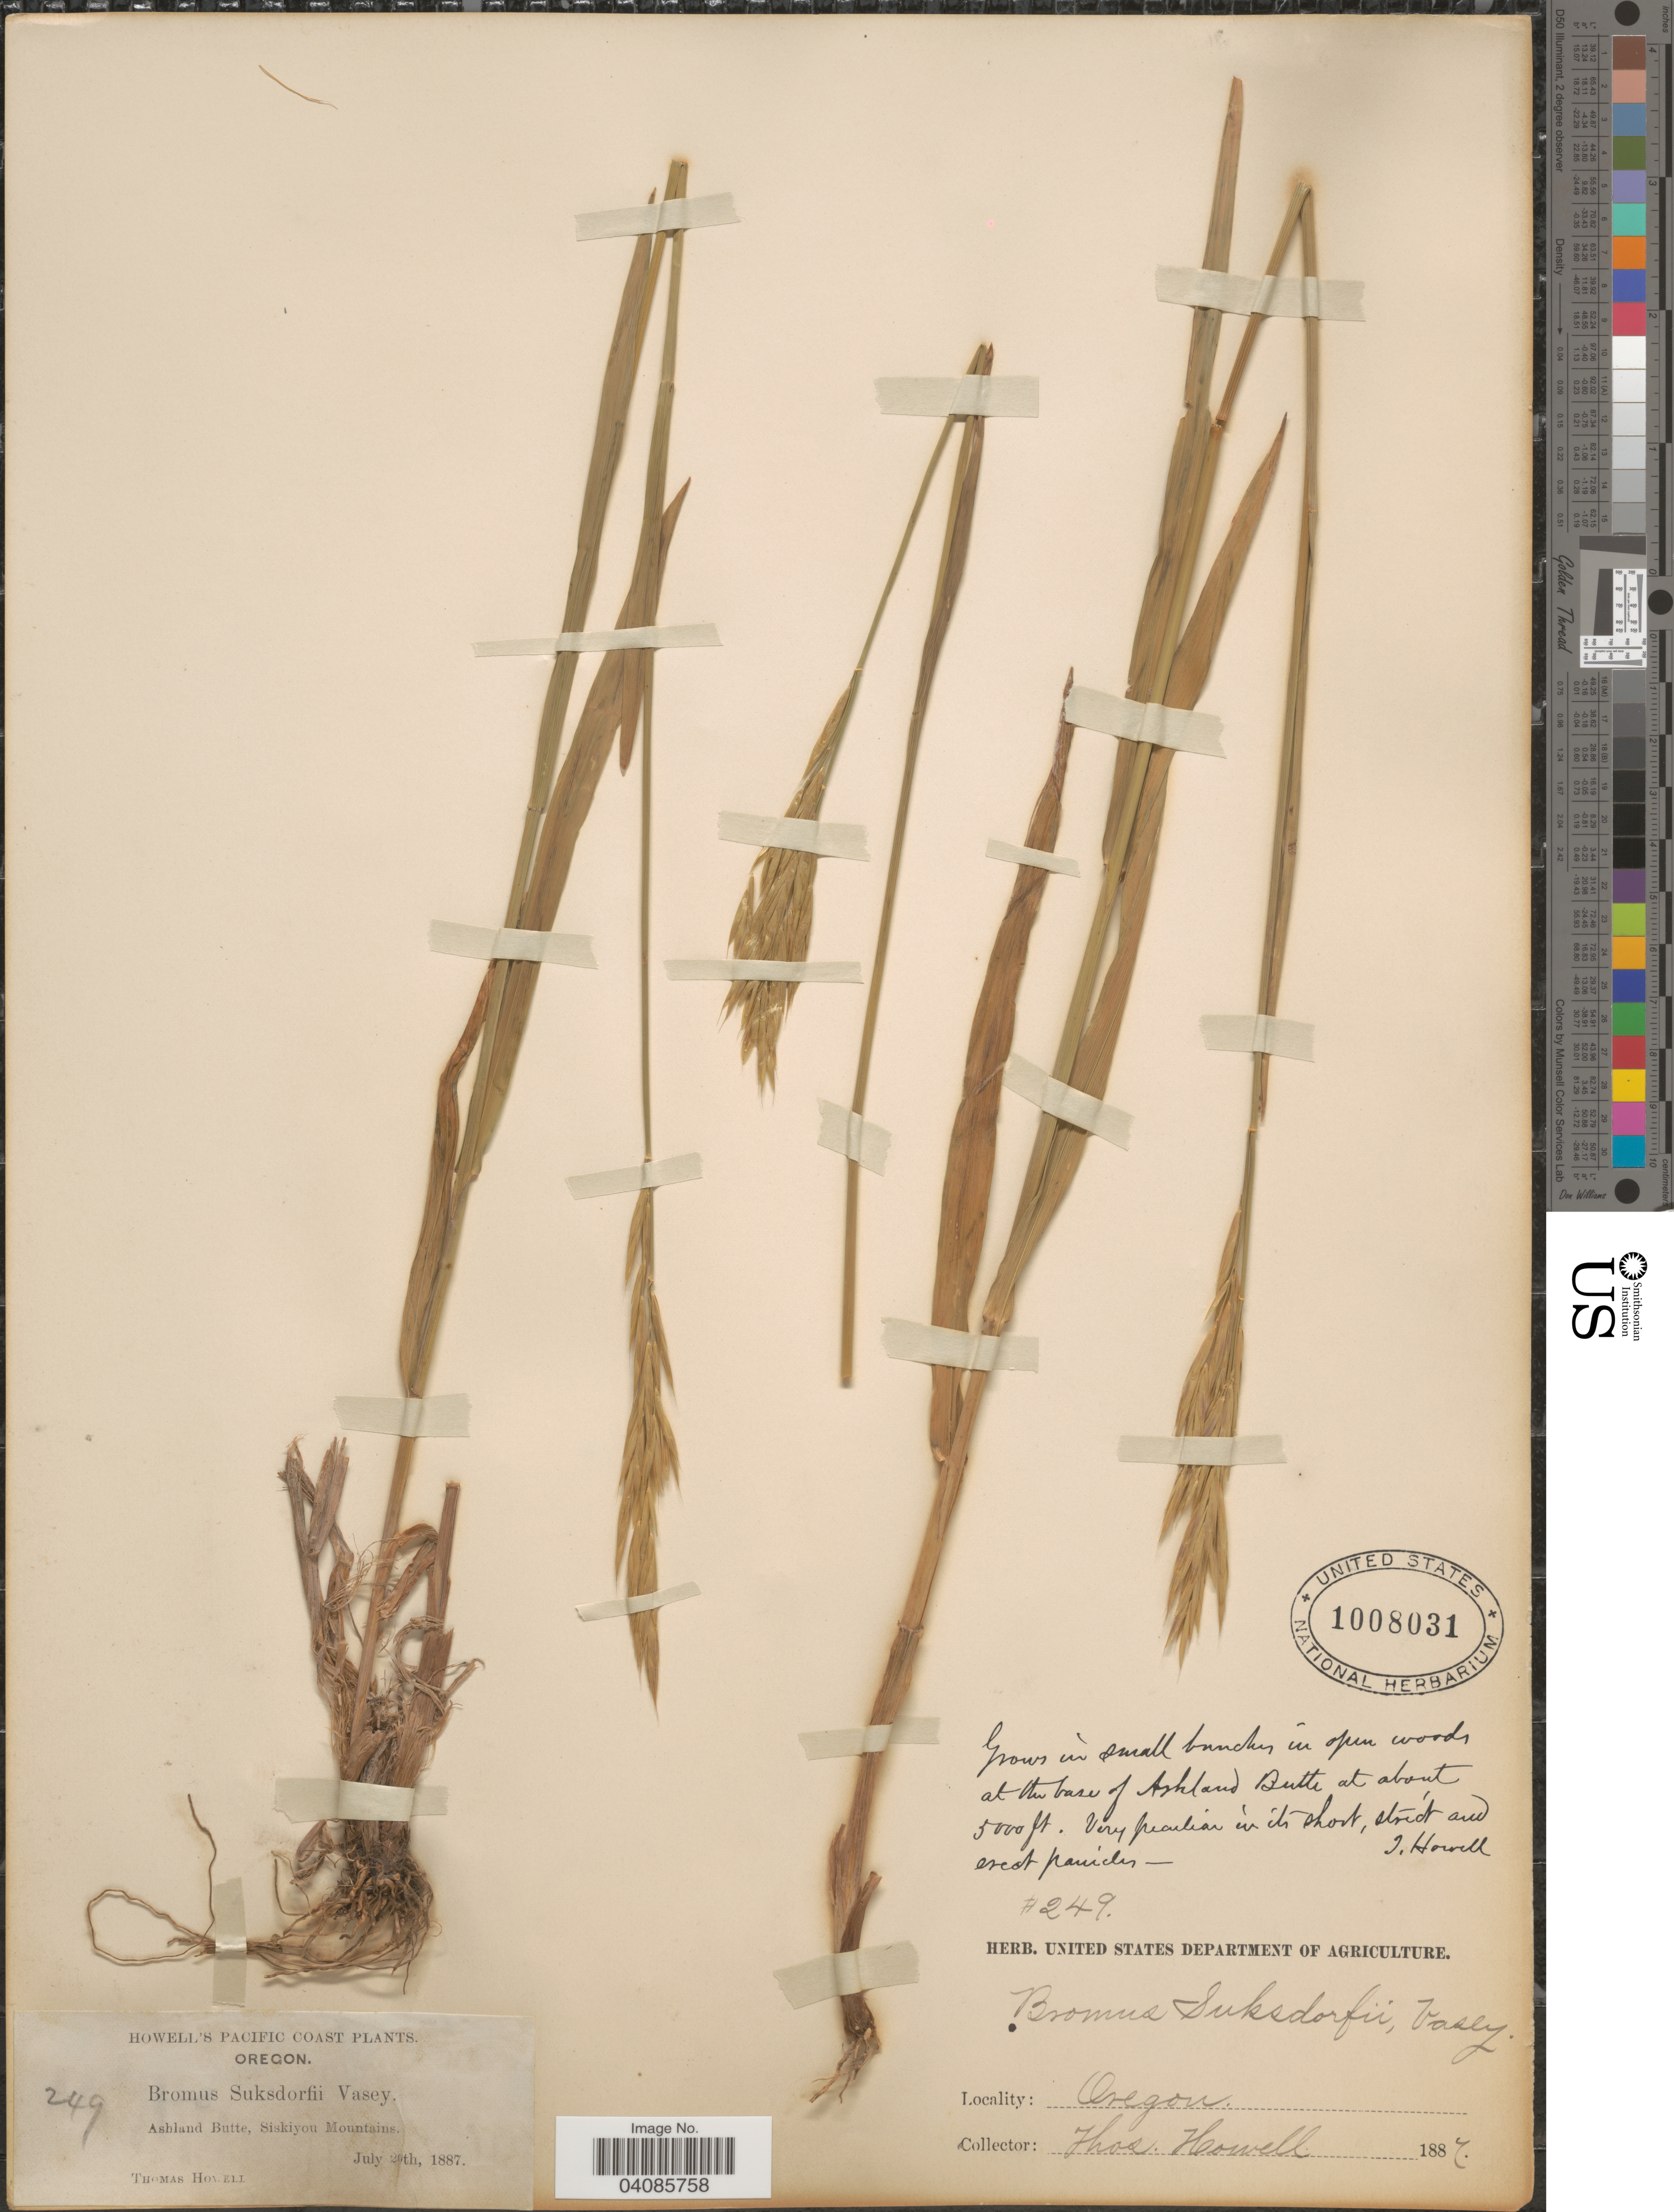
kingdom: Plantae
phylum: Tracheophyta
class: Liliopsida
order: Poales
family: Poaceae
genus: Bromus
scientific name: Bromus suksdorfii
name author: Vasey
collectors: T. Howell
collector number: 249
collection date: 1887-07-20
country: United States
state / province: Oregon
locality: Pacific Coast. Ashland Butte, Siskiyou Mountains.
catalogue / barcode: US 1008031